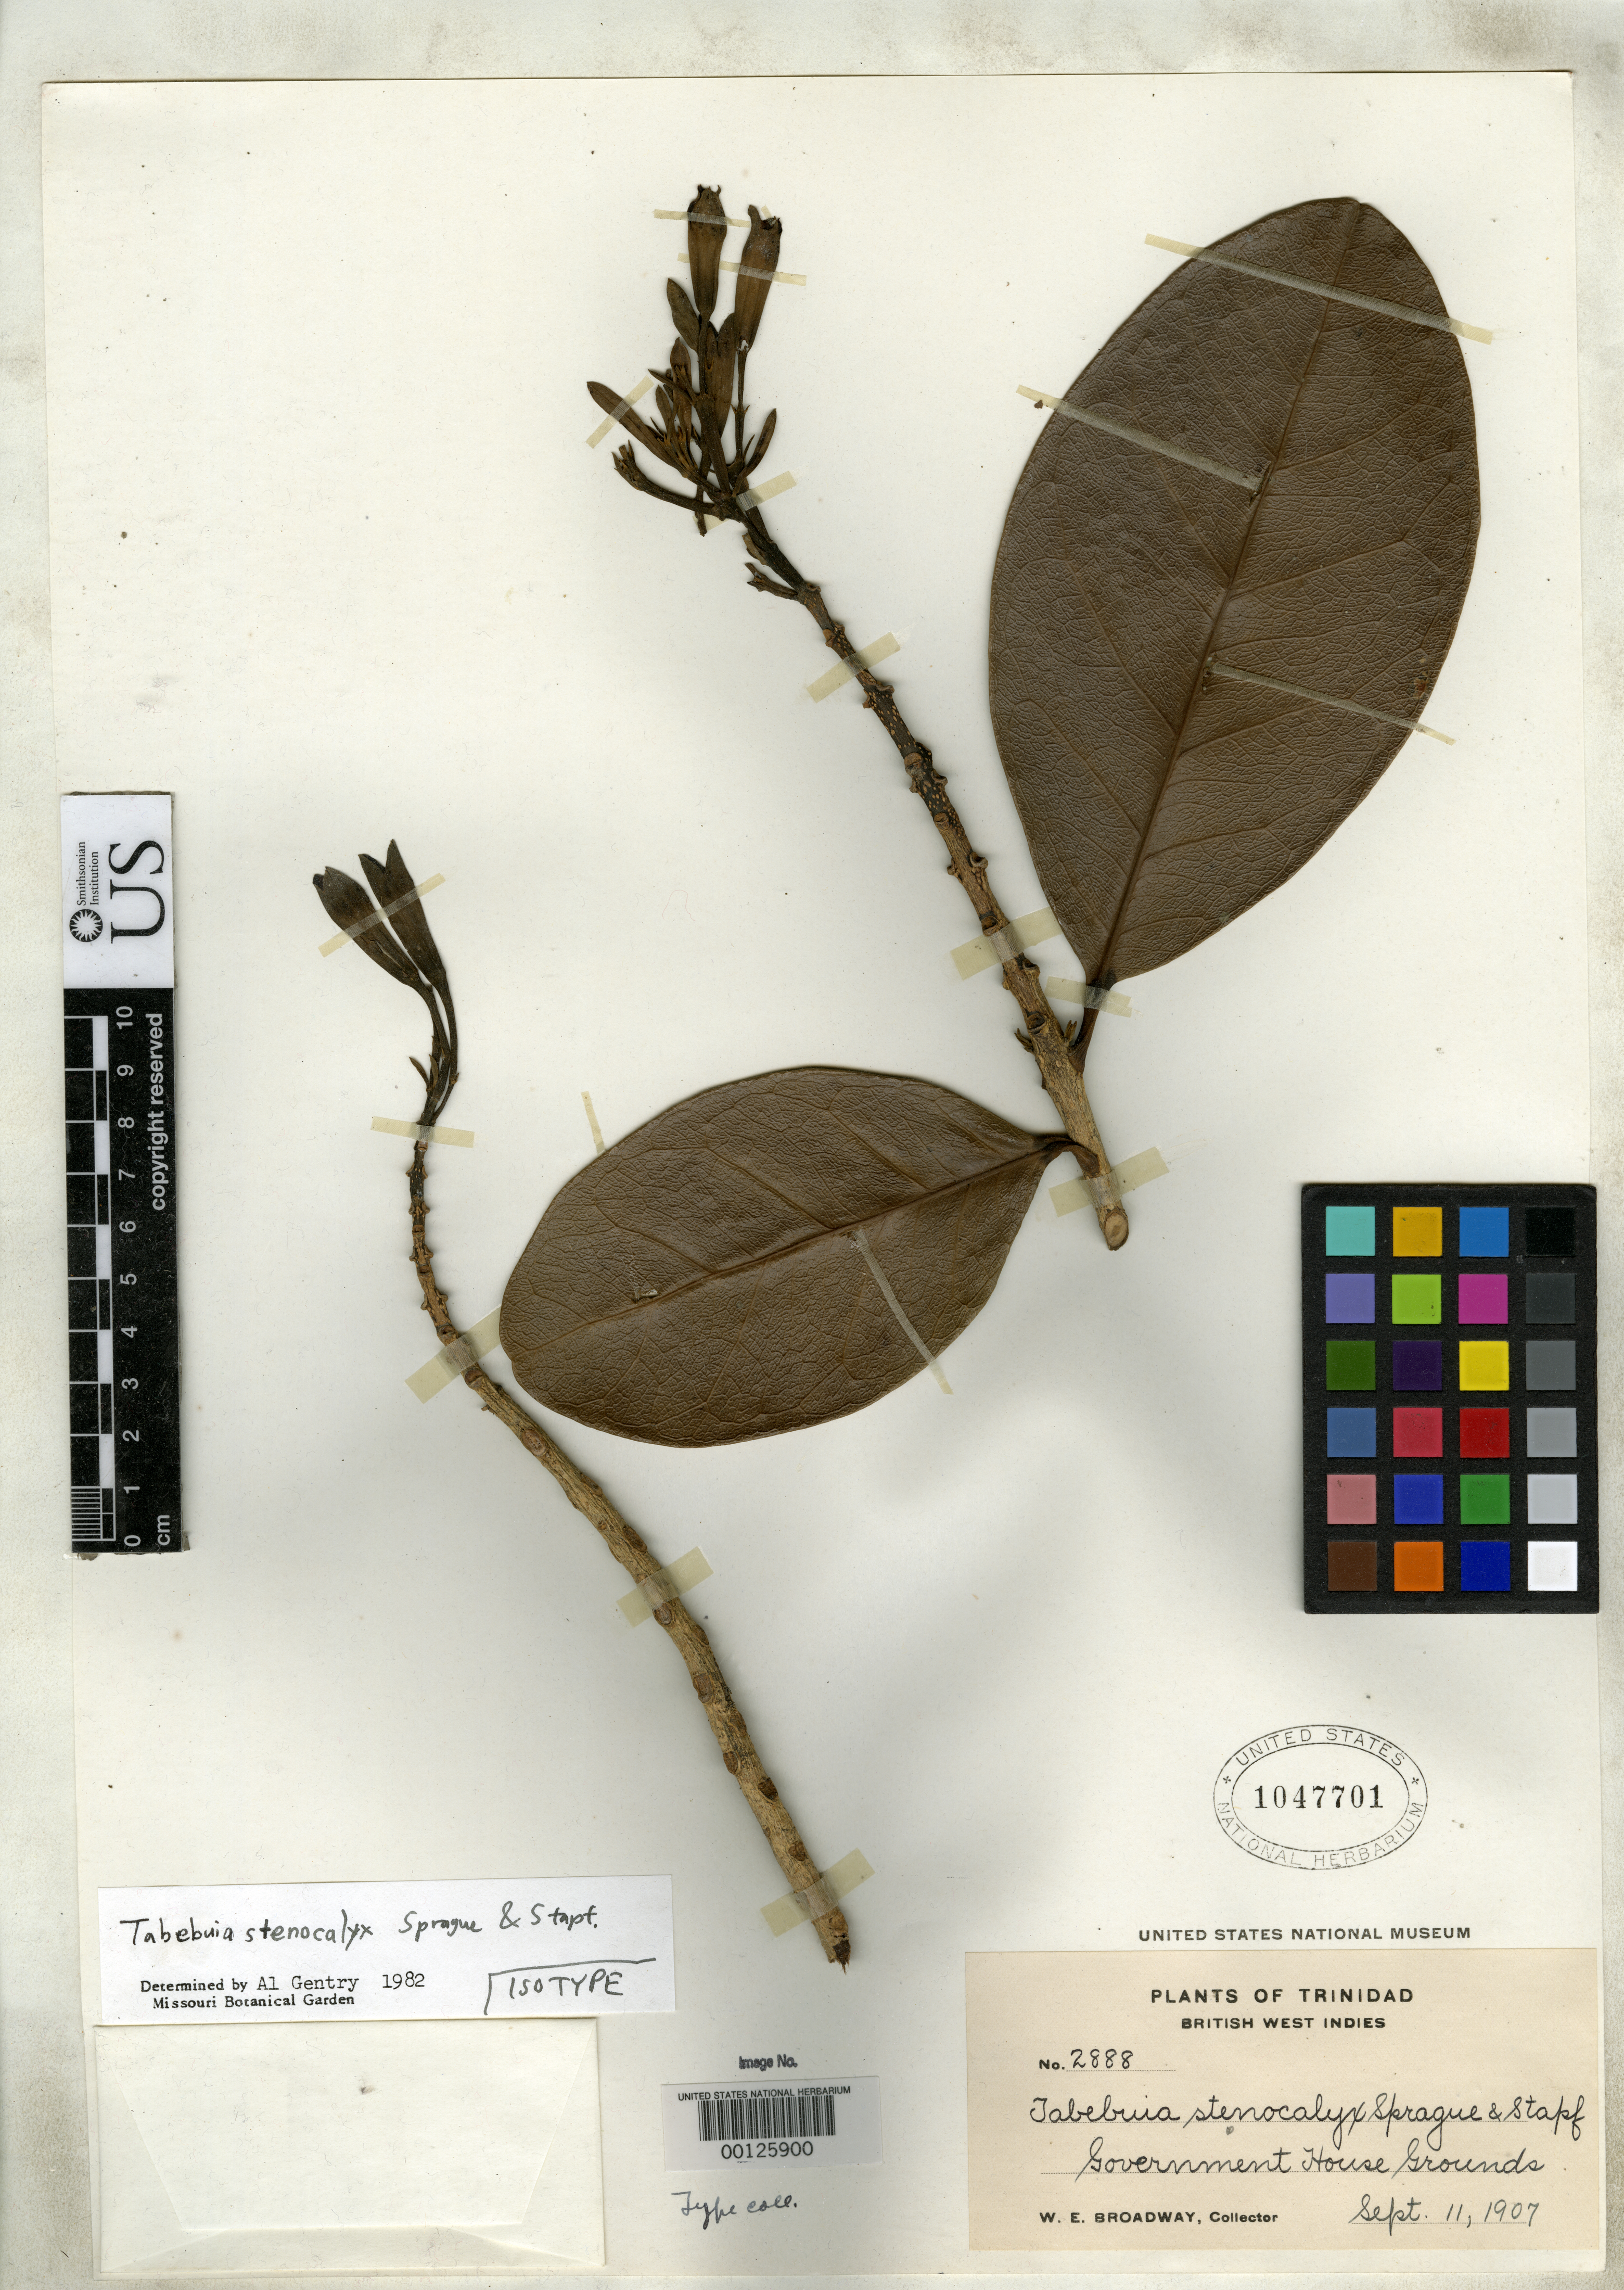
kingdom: Plantae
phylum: Tracheophyta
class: Magnoliopsida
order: Lamiales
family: Bignoniaceae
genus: Tabebuia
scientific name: Tabebuia stenocalyx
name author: Sprague & Stapf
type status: Isotype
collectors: W. E. Broadway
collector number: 2888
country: Trinidad and Tobago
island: Trinidad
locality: Government House grounds.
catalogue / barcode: US 1047701